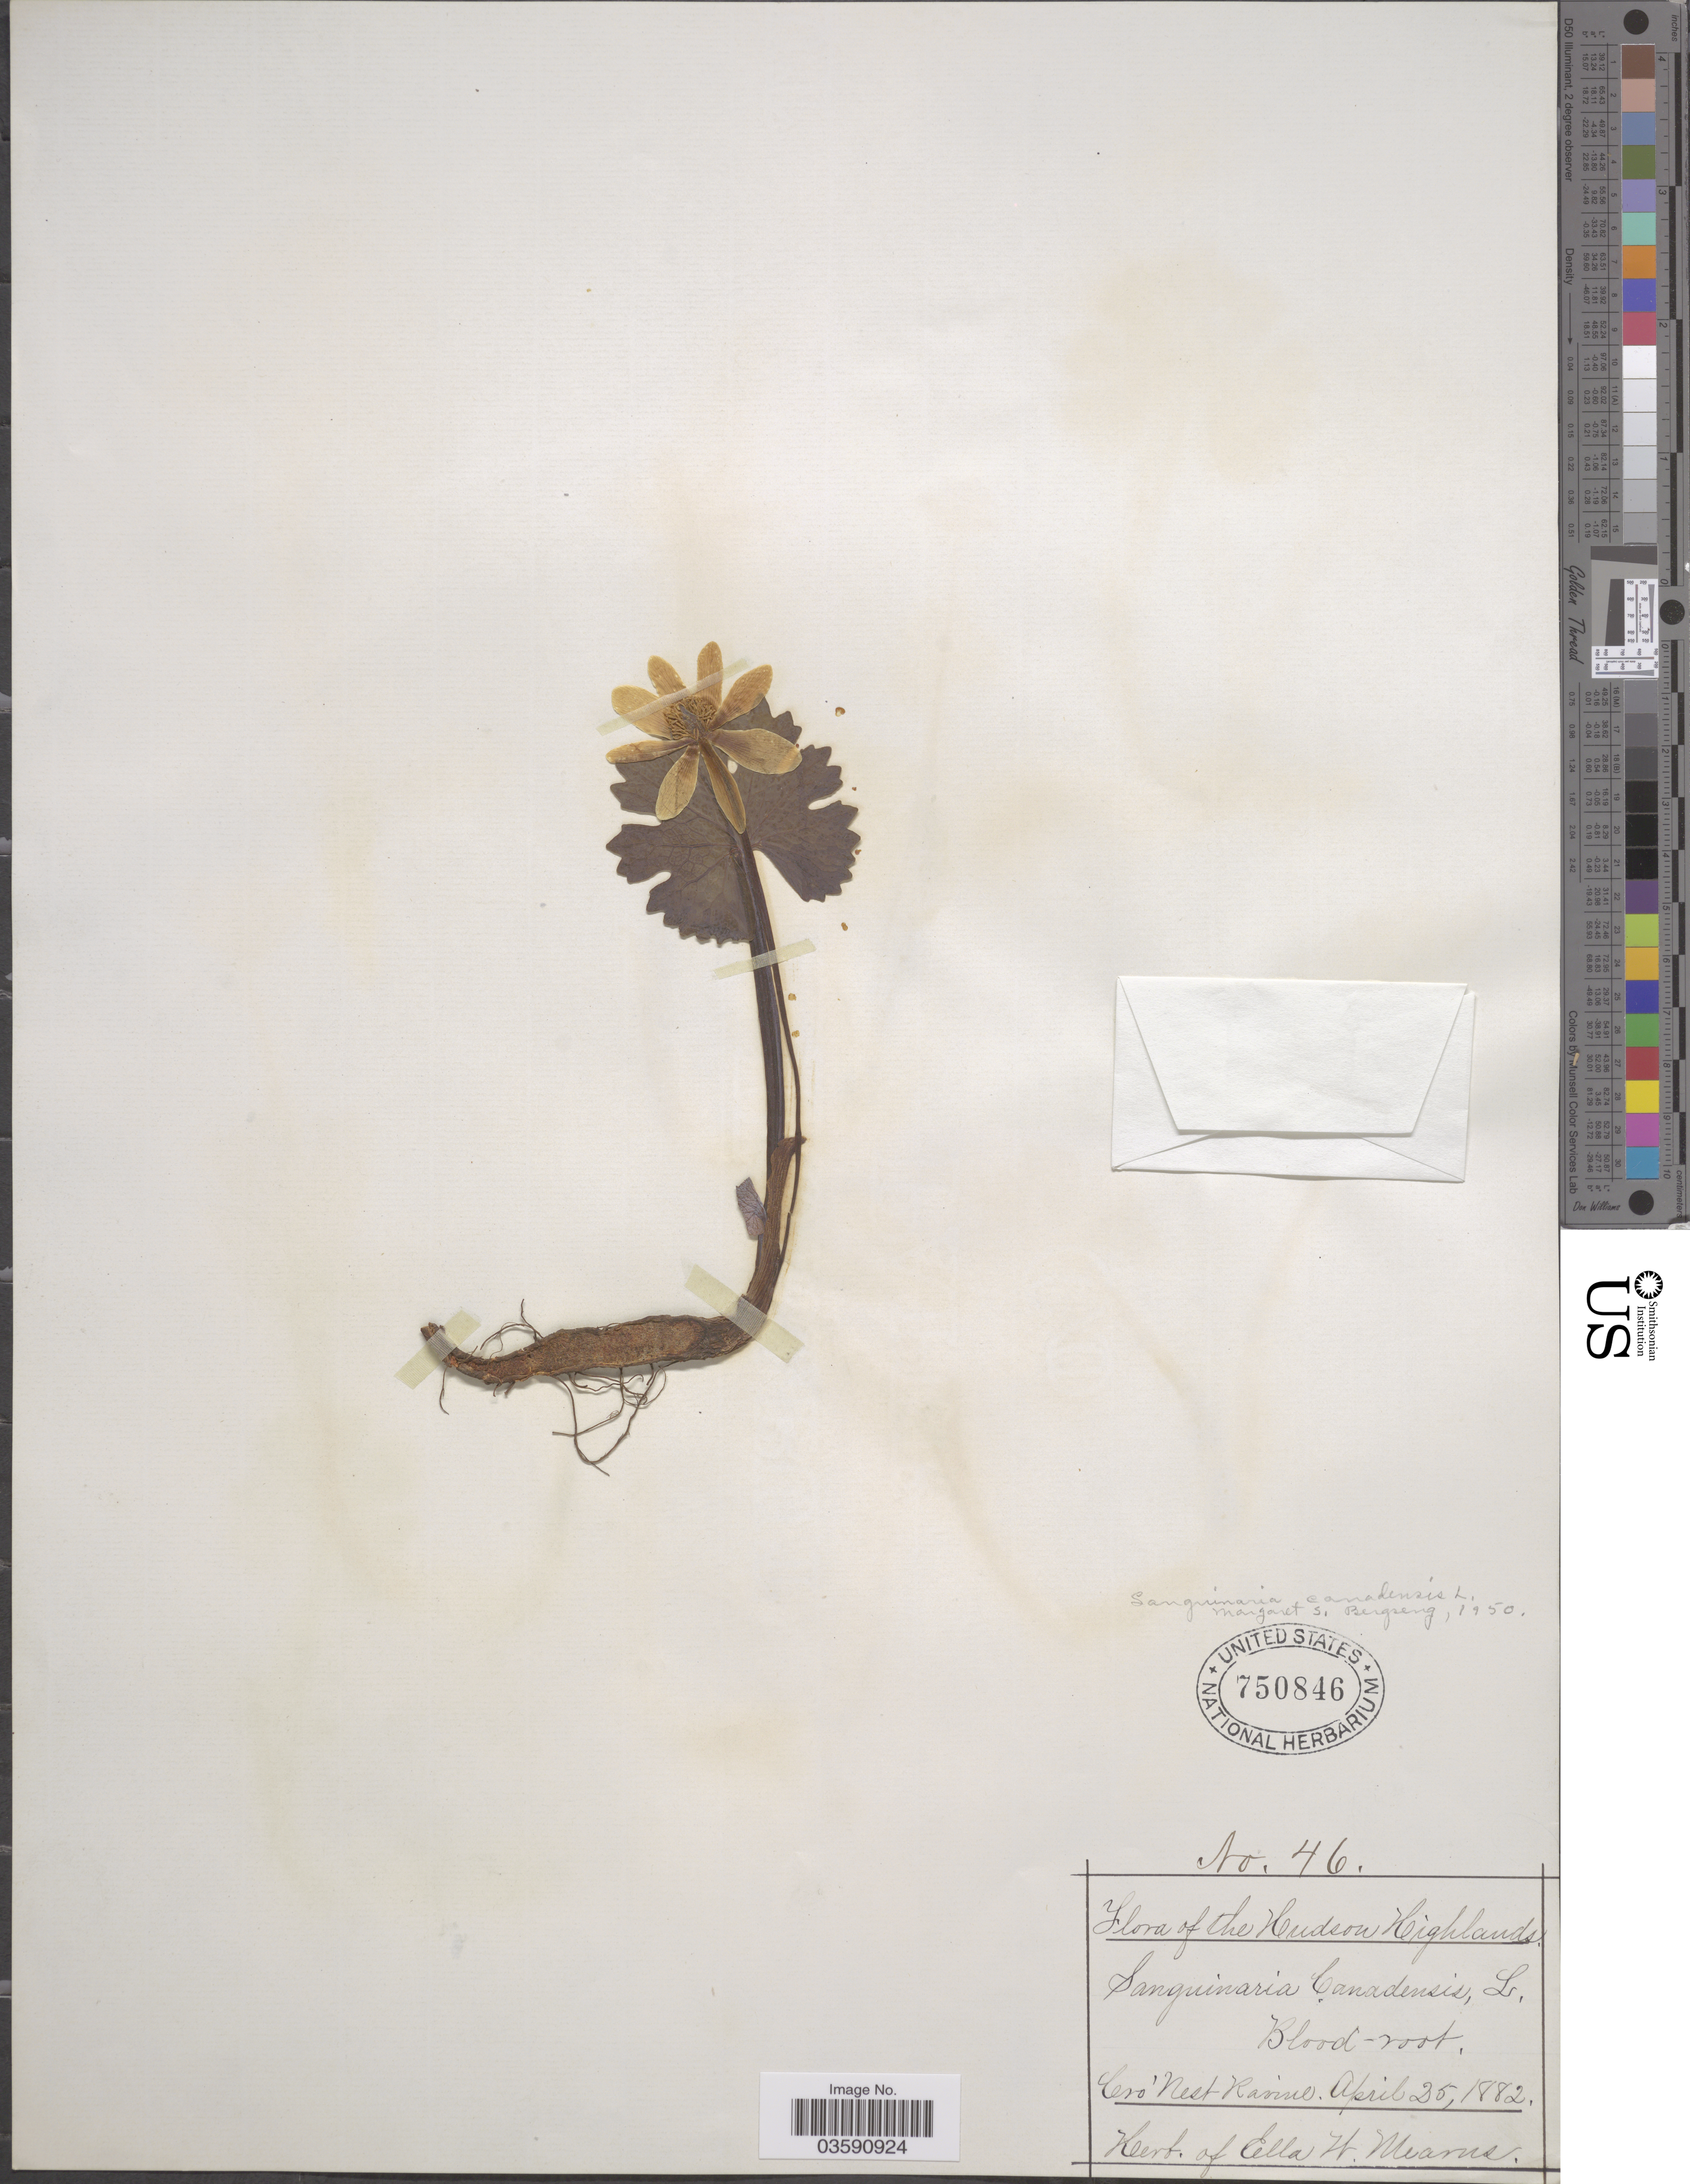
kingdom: Plantae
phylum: Tracheophyta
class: Magnoliopsida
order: Ranunculales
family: Papaveraceae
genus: Sanguinaria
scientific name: Sanguinaria canadensis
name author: L.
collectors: ex herb. Ella W. Mearns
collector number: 46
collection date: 1882-04-25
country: United States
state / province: New York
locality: The Hudson Highlands. Crò Nest Ravine.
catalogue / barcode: US 750846